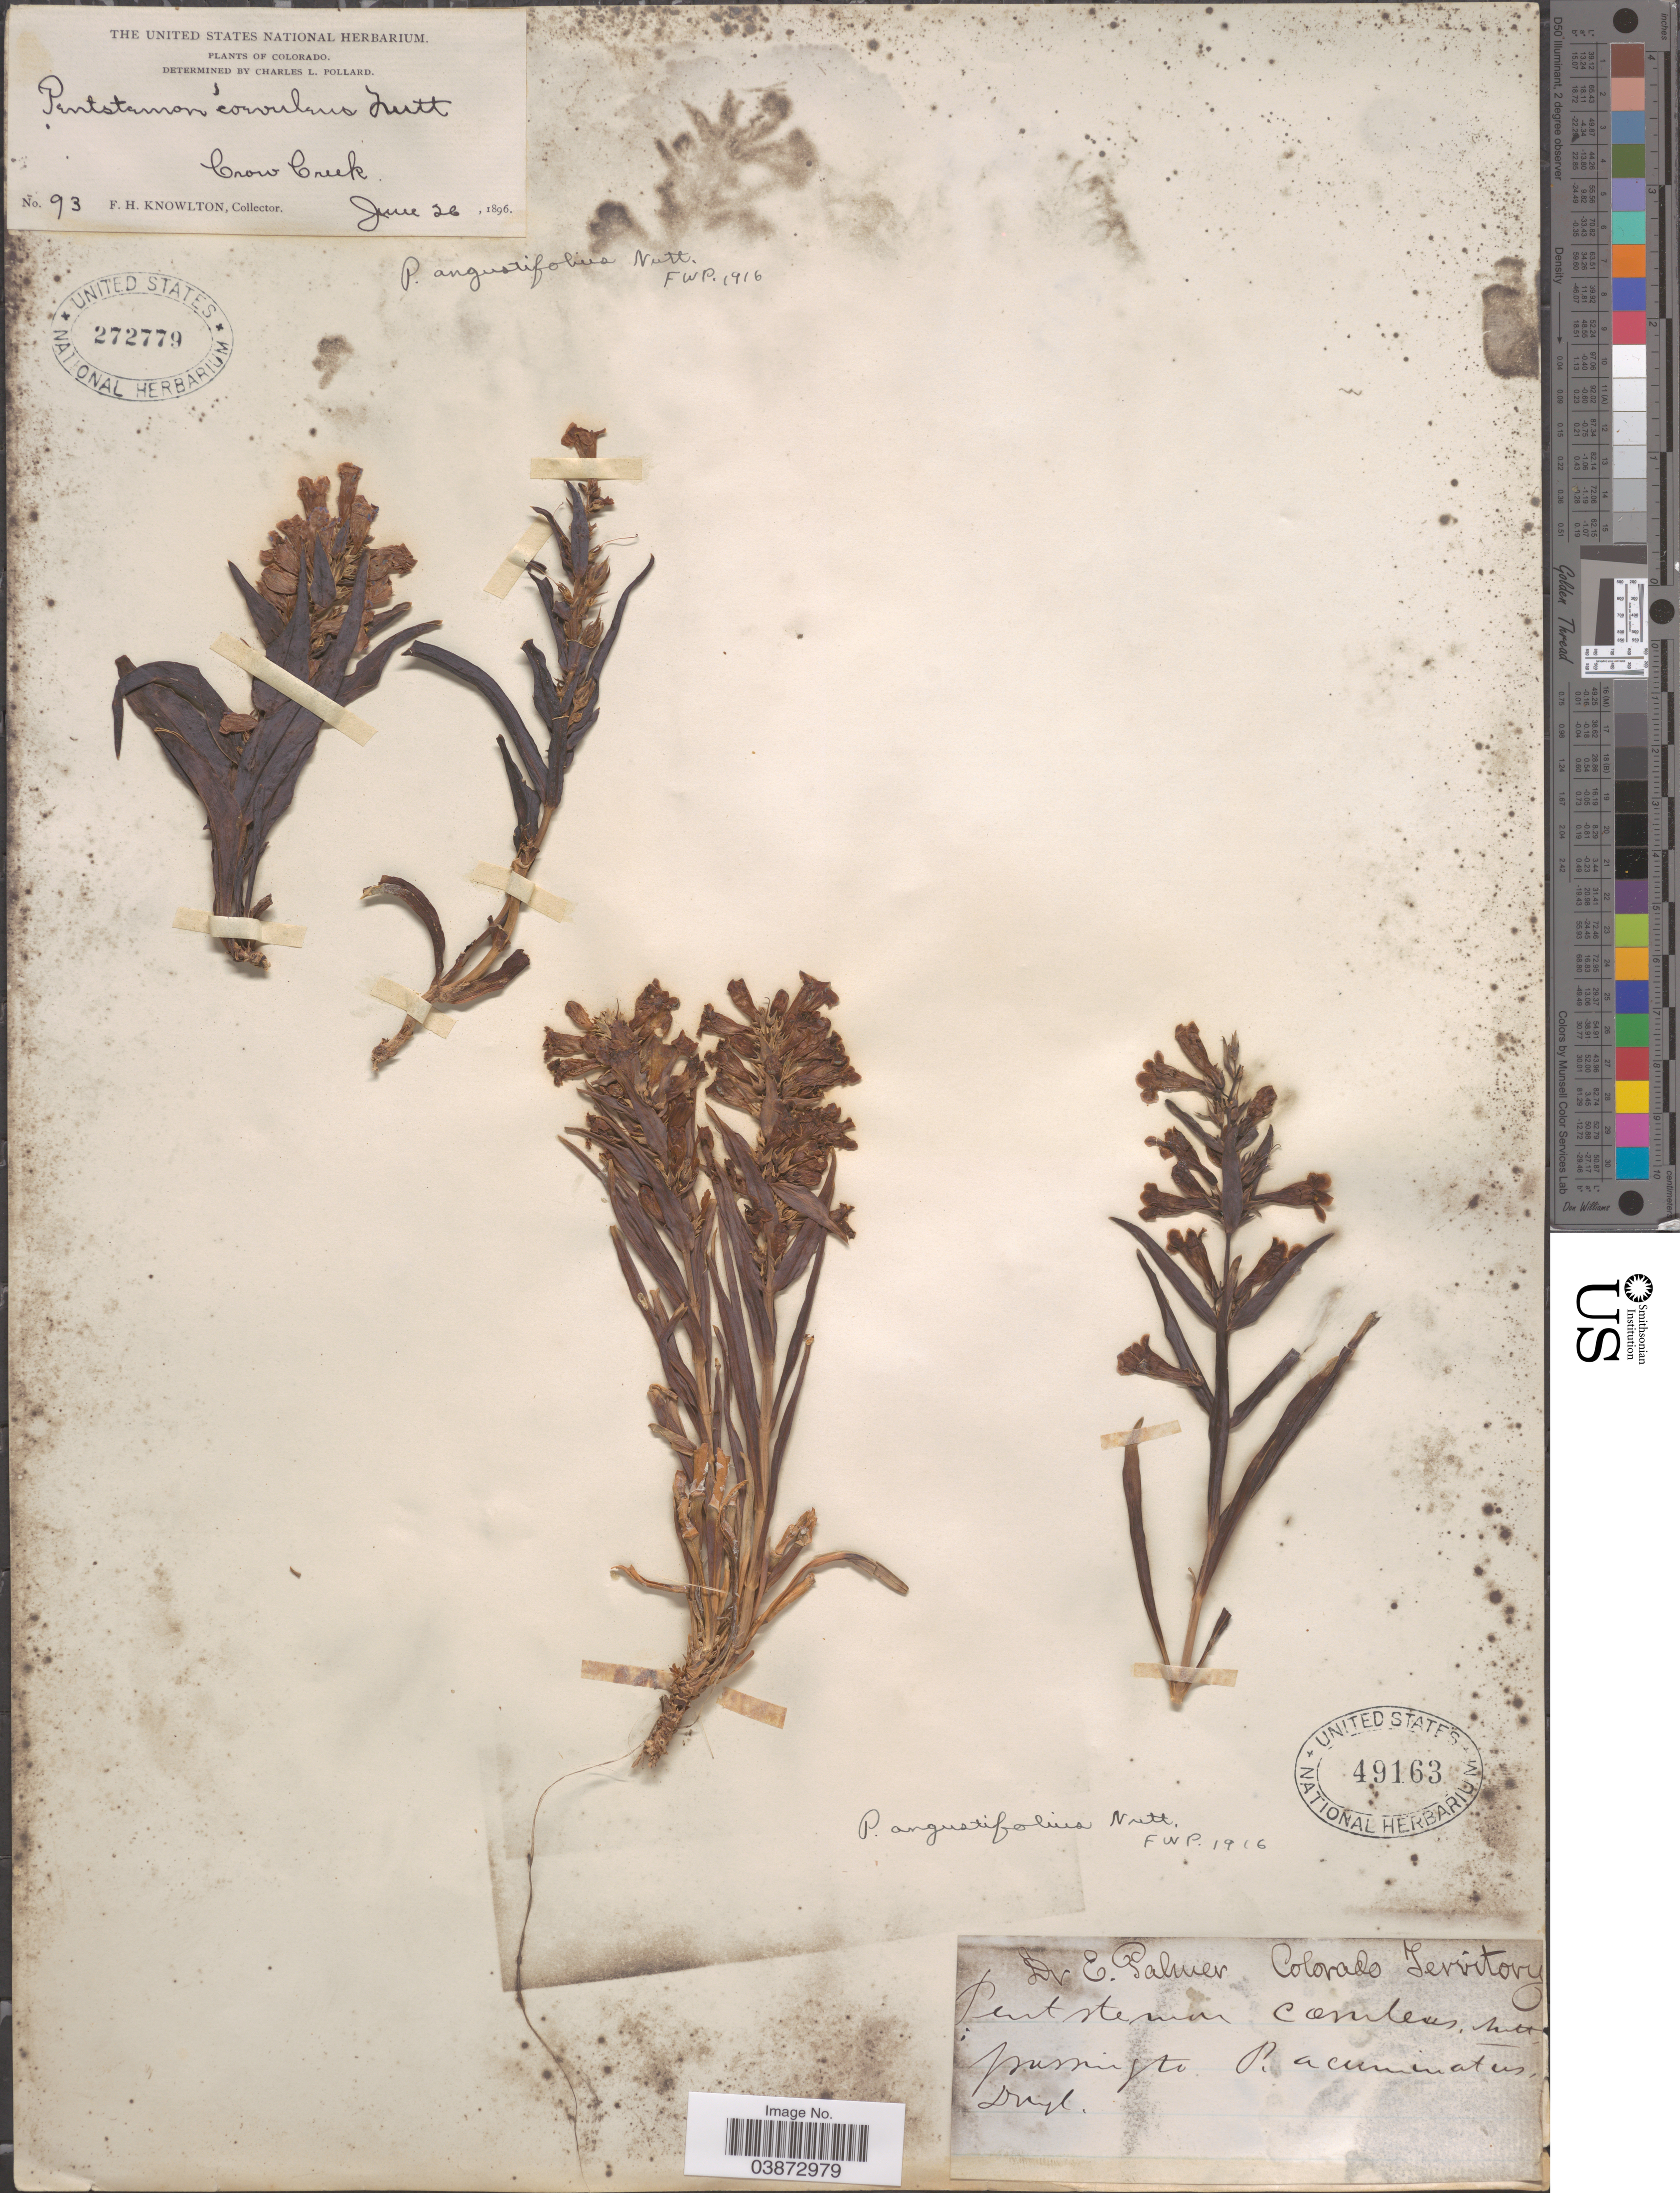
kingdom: Plantae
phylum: Tracheophyta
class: Magnoliopsida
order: Lamiales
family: Plantaginaceae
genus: Penstemon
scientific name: Penstemon angustifolius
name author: Nutt. ex Pursh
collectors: E. Palmer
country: United States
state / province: Colorado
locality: Colorado Territory.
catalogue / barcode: US 49163-2